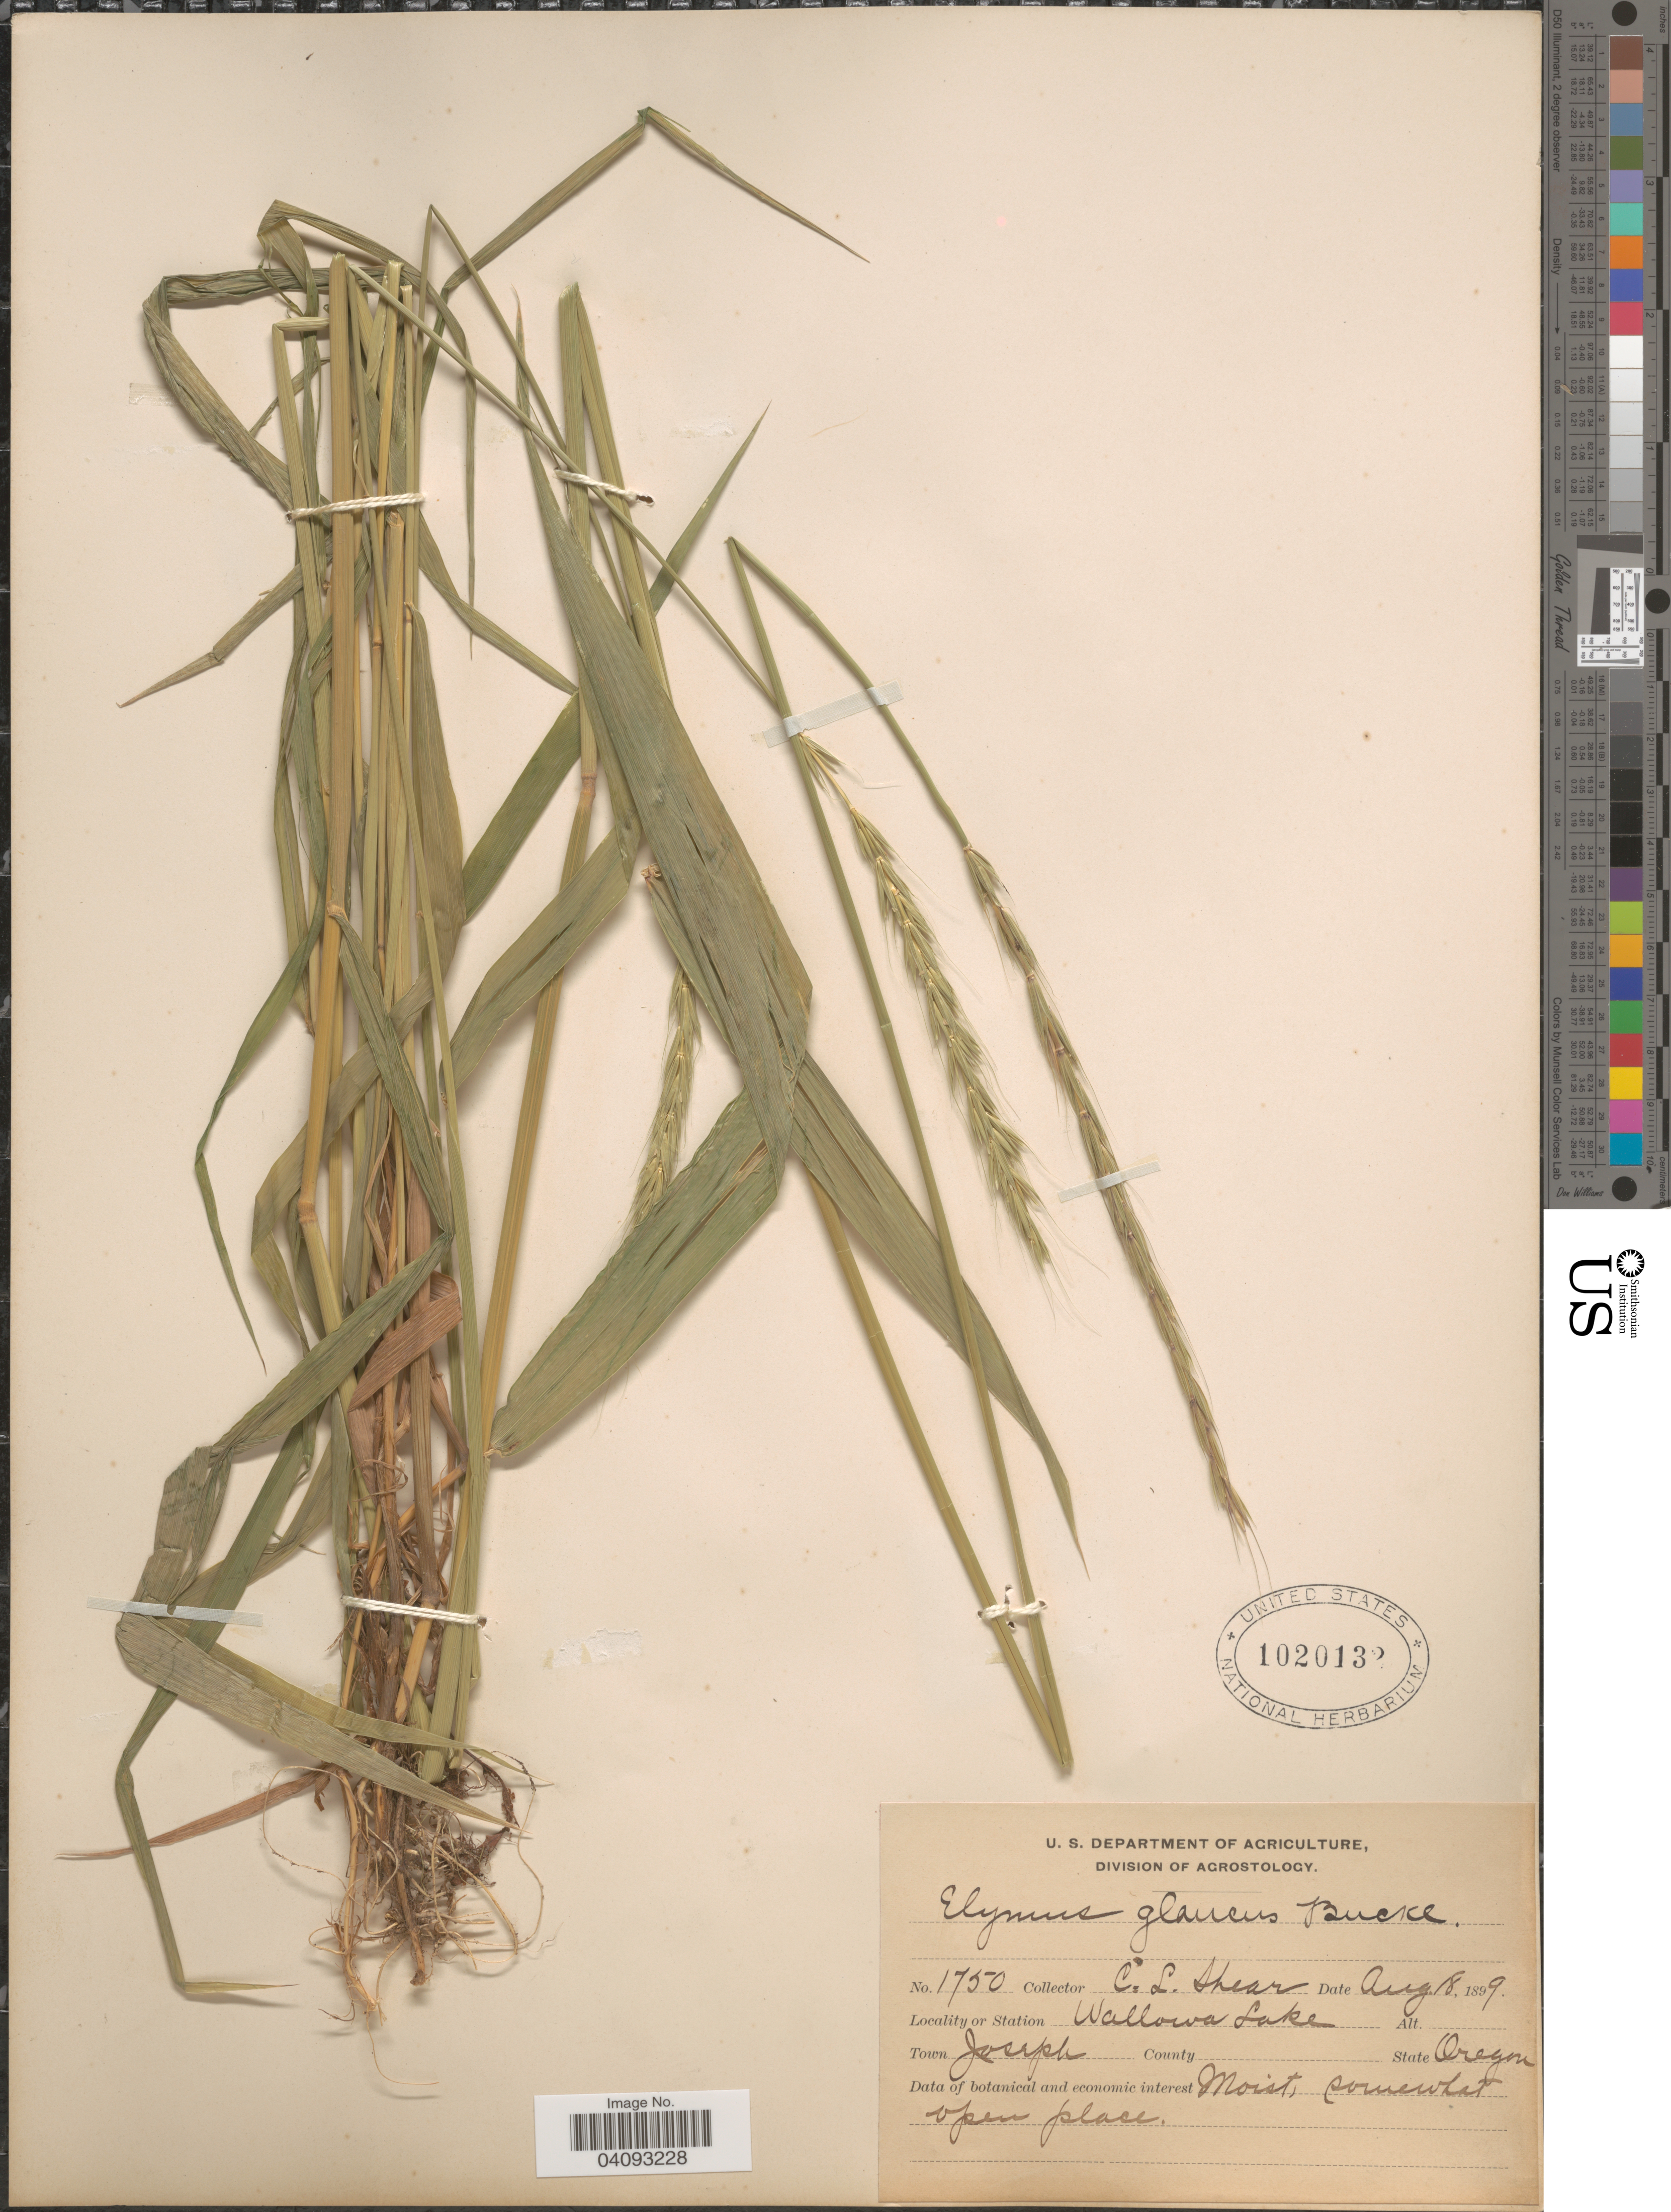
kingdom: Plantae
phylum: Tracheophyta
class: Liliopsida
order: Poales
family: Poaceae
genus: Elymus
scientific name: Elymus glaucus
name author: Buckley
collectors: C. L. Shear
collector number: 1750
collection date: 1899-08-18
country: United States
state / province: Oregon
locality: Wallowa Lake. Town Joseph.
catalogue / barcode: US 1020132